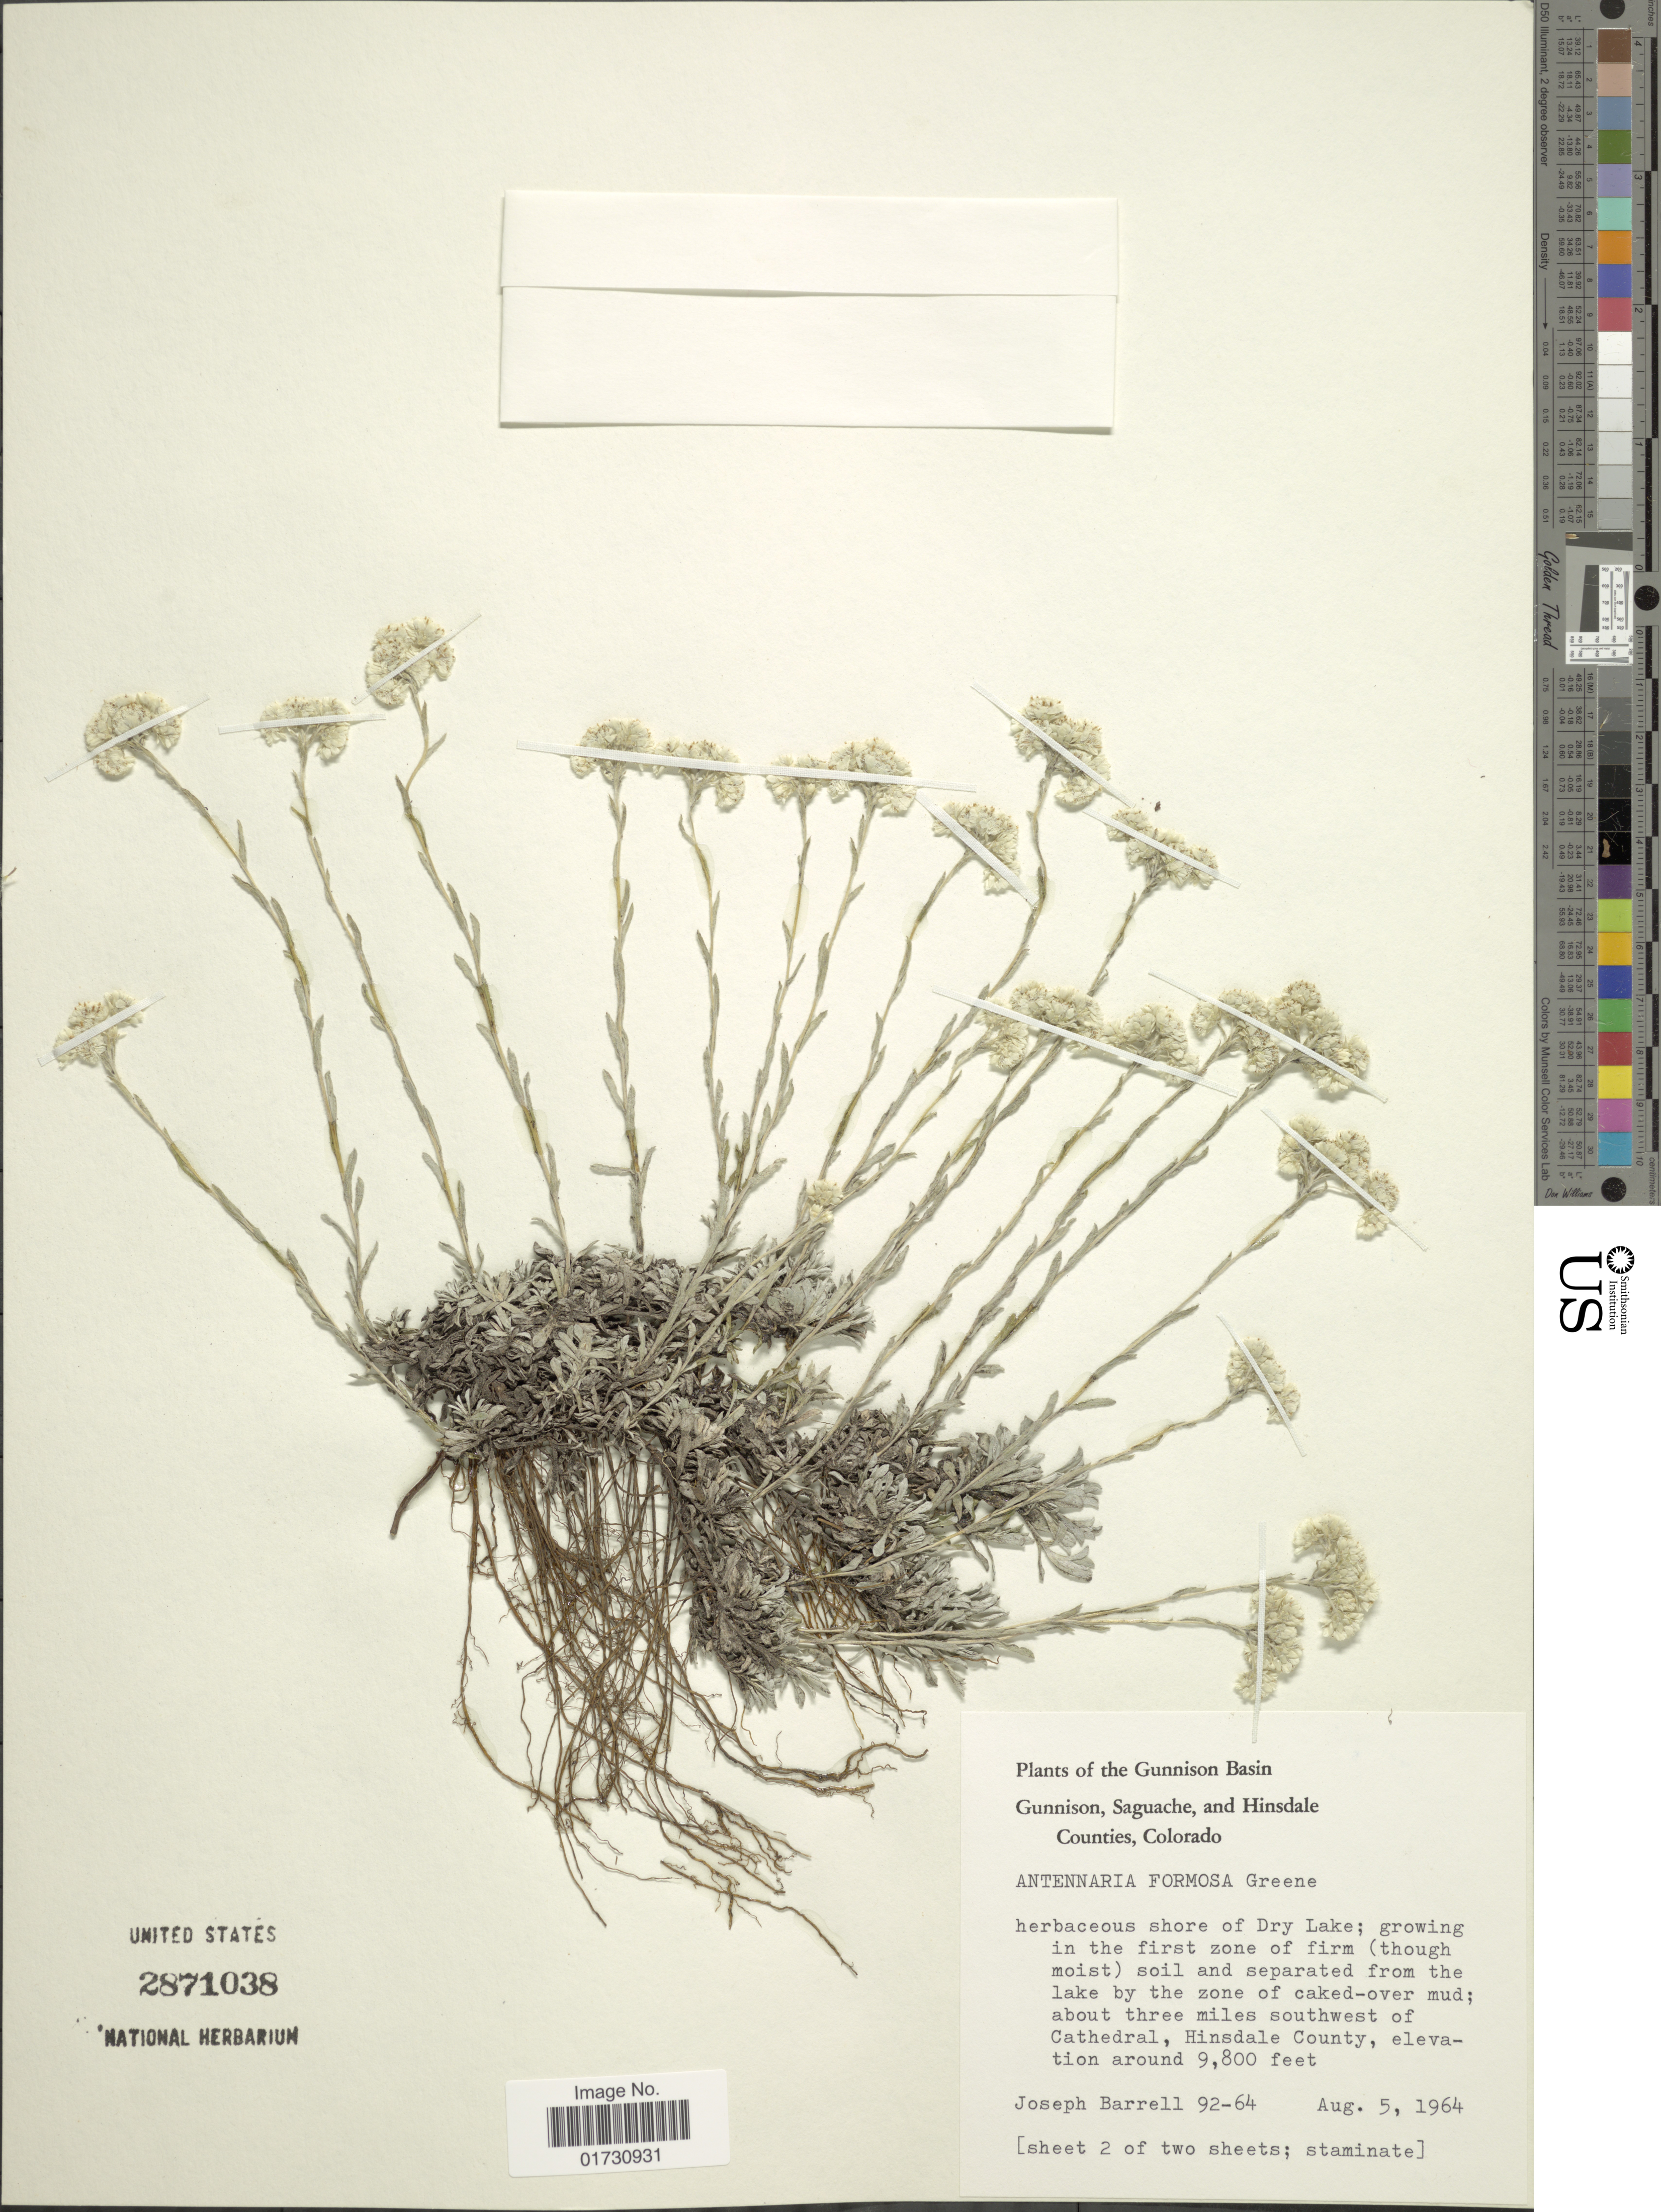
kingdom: Plantae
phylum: Tracheophyta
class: Magnoliopsida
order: Asterales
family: Asteraceae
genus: Antennaria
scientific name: Antennaria formosa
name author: Greene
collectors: J. Barrell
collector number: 92-64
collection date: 1964-08-05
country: United States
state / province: Colorado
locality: Gunnison Basin, About three miles southwest of Cathedral, Hinsdale County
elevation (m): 2987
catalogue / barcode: US 2871038